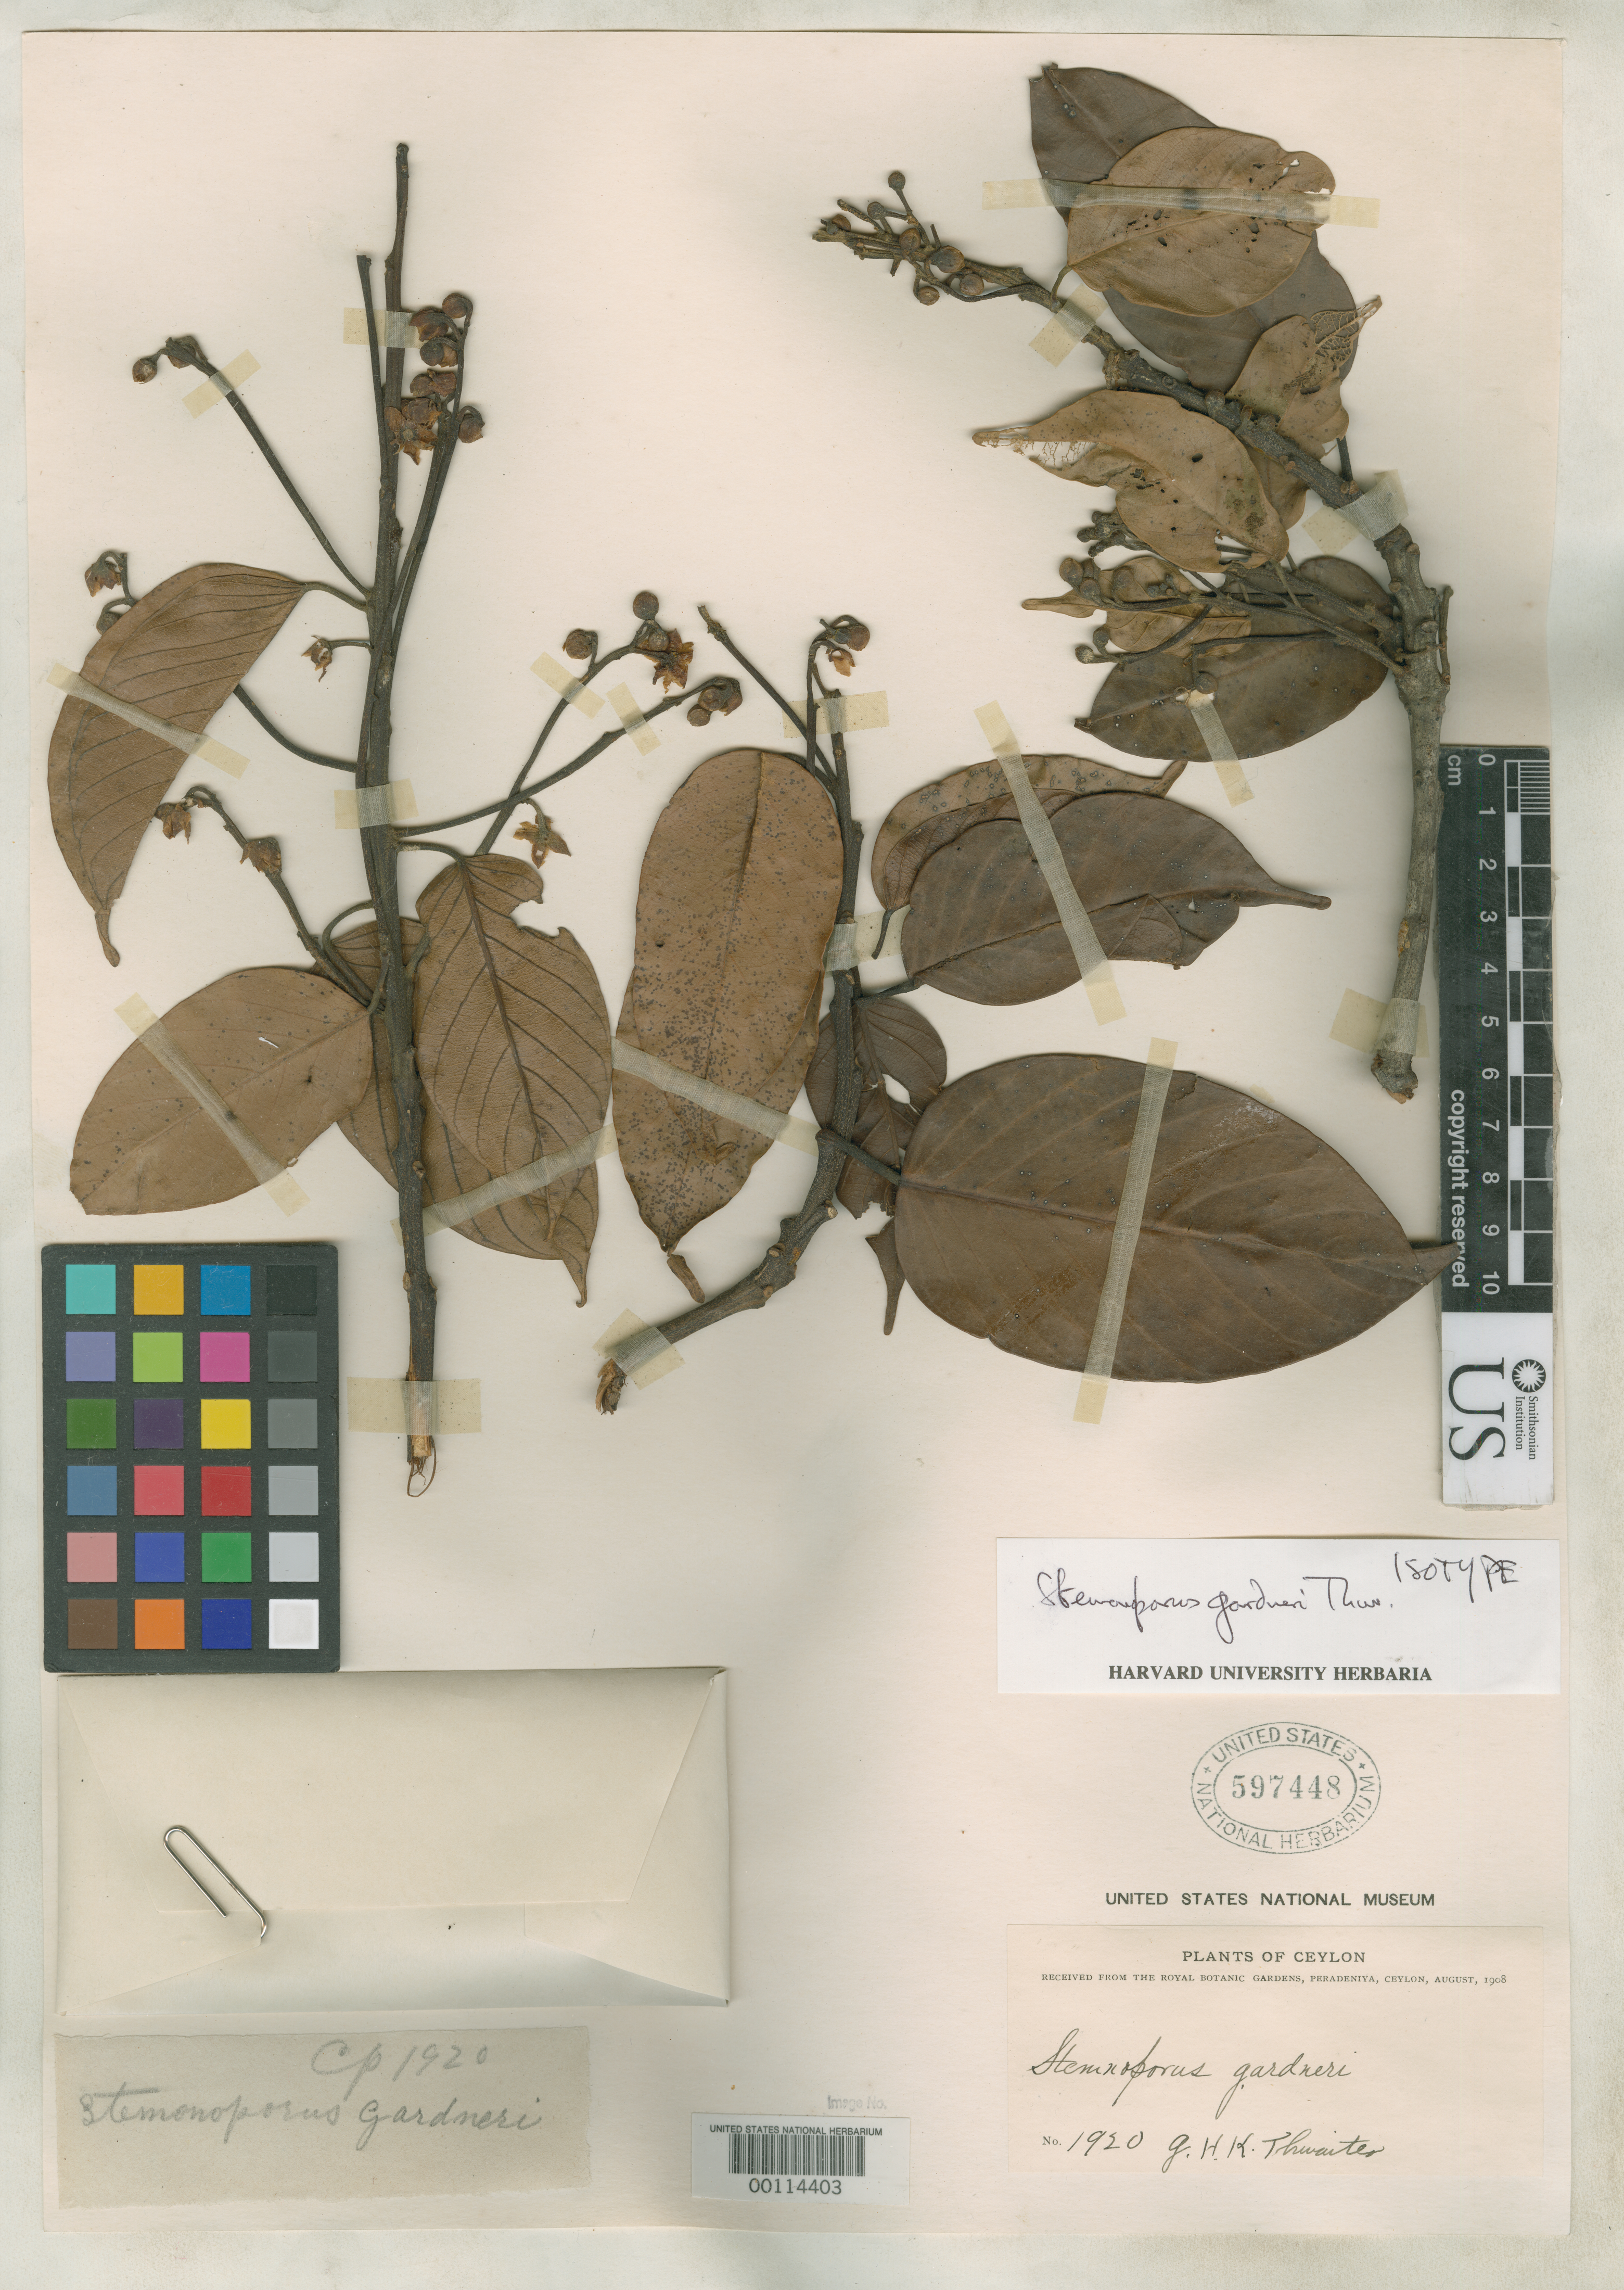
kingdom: Plantae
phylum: Tracheophyta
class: Magnoliopsida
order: Malvales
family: Dipterocarpaceae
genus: Stemonoporus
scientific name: Stemonoporus gardneri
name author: Thwaites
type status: Isotype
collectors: G. H. K. Thwaites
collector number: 1920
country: Sri Lanka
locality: "Ceylon"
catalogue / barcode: US 597448